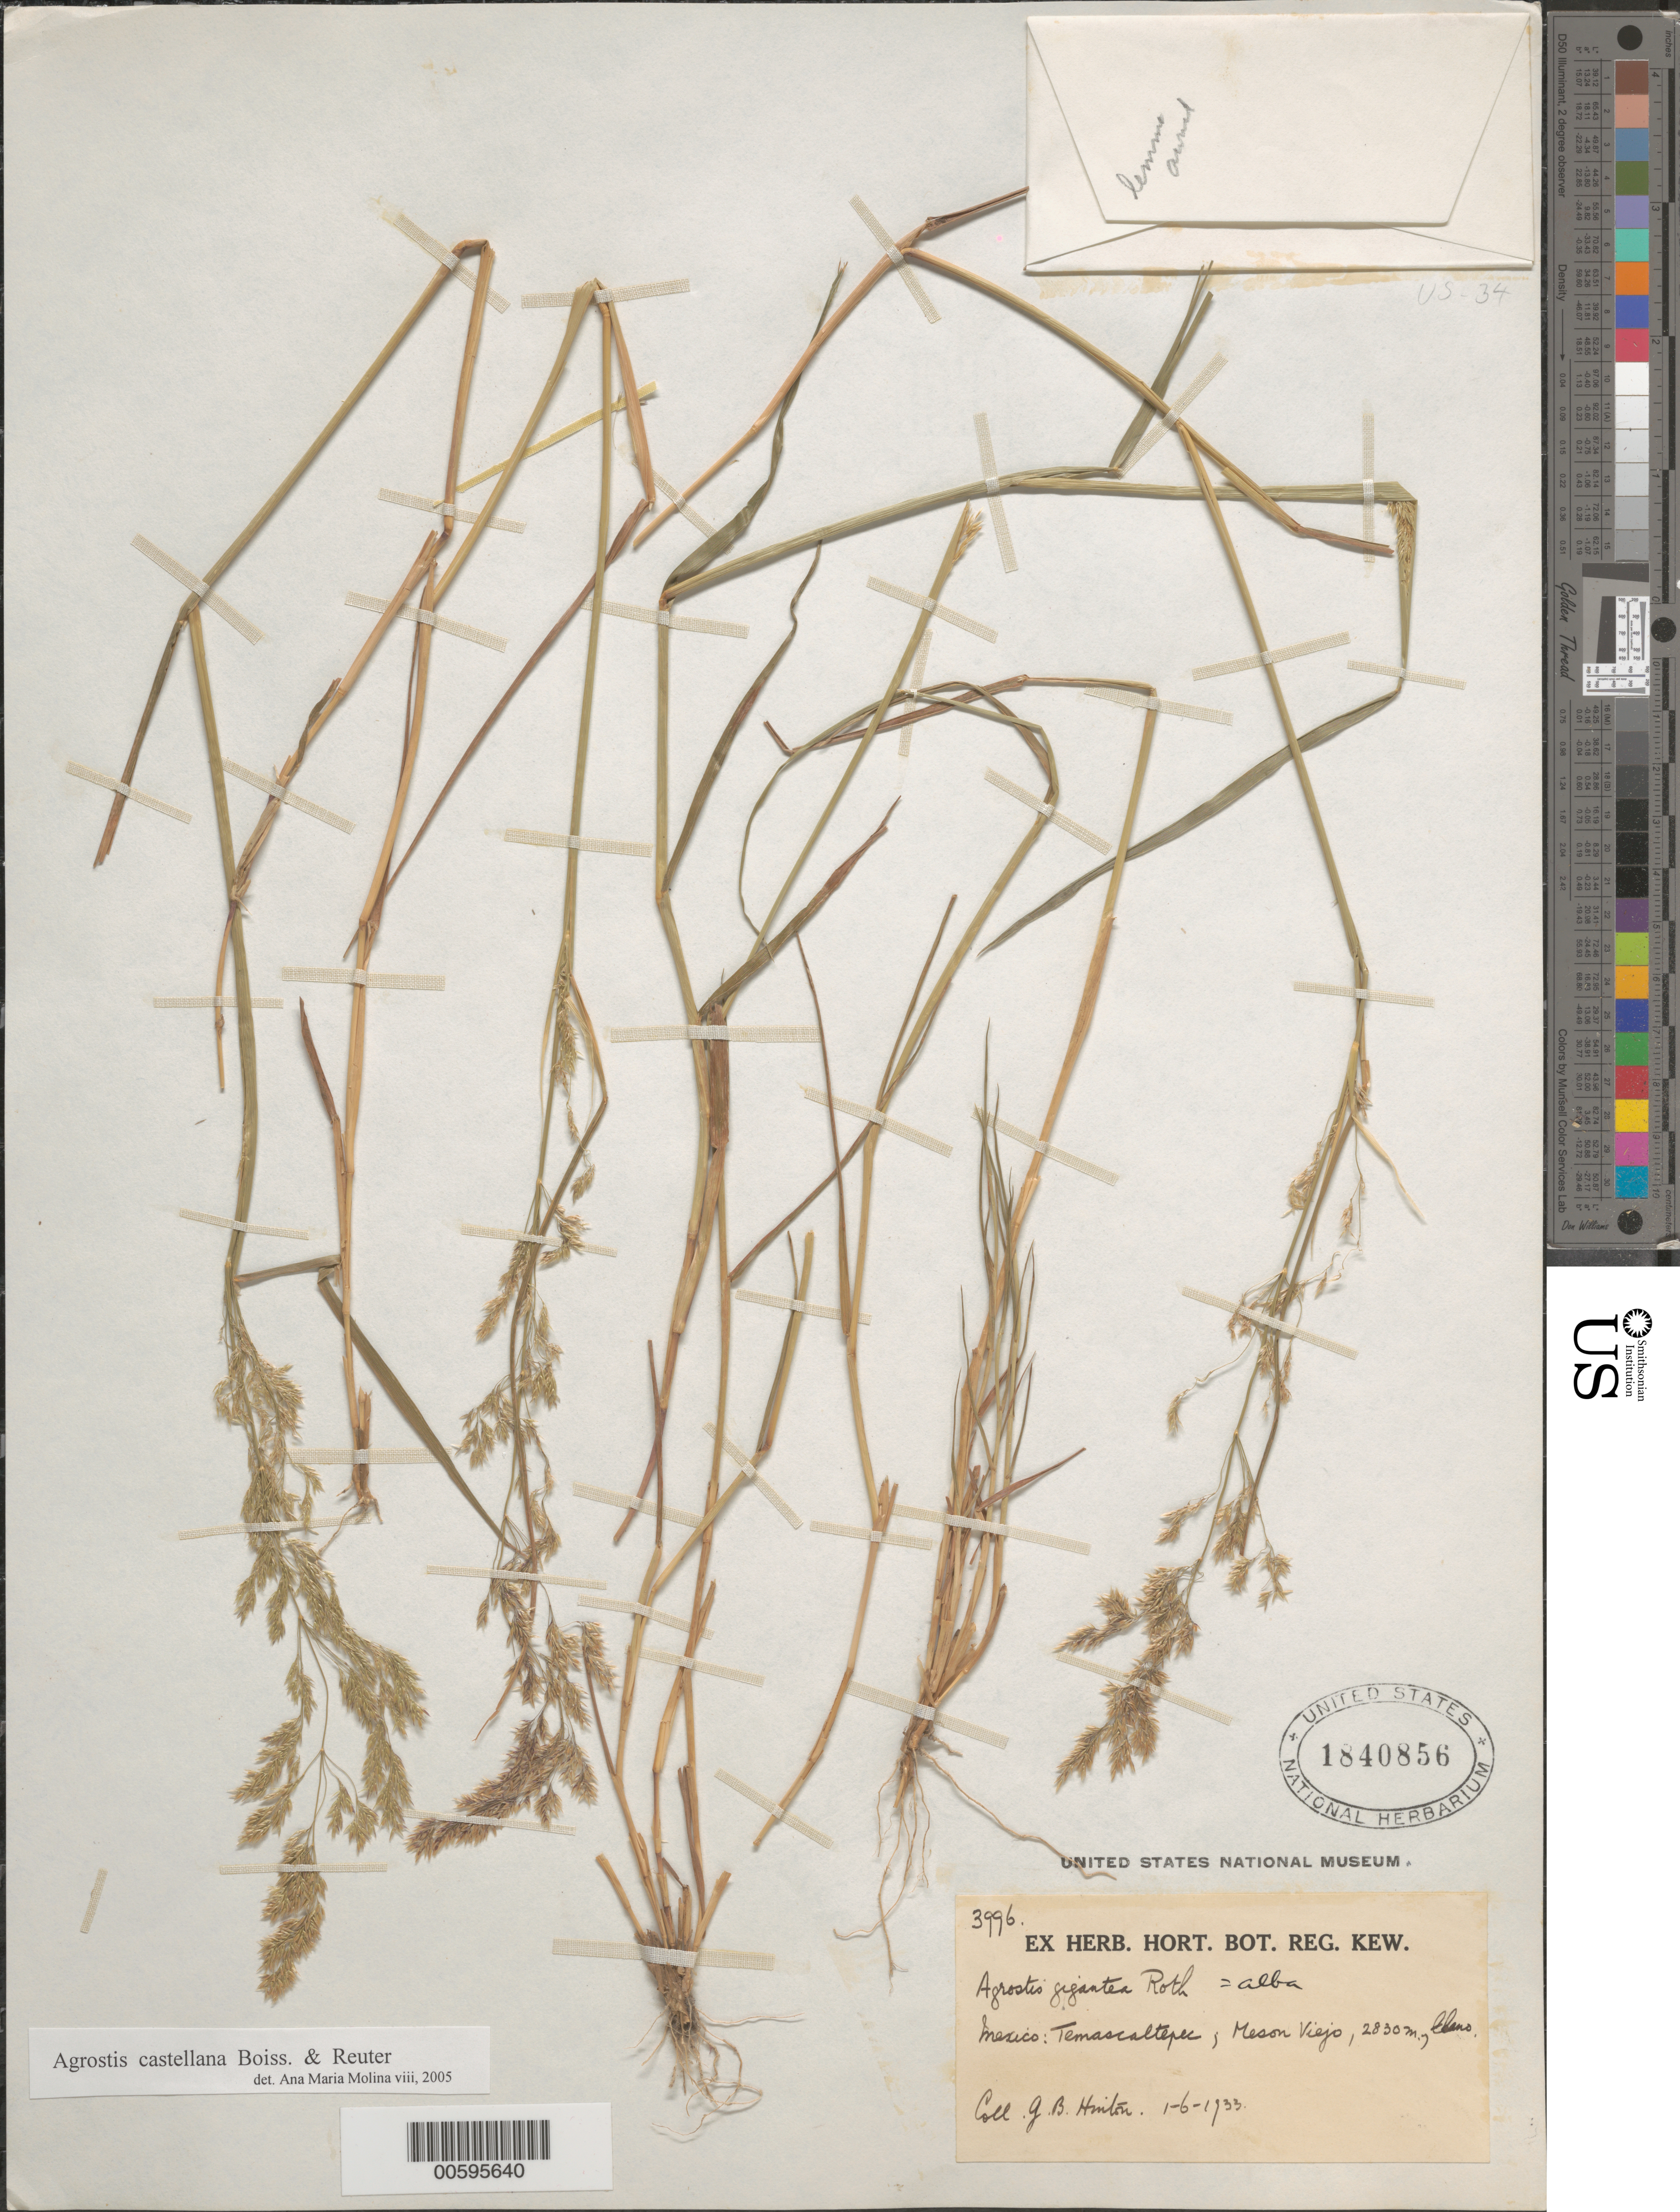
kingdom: Plantae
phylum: Tracheophyta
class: Liliopsida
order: Poales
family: Poaceae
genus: Agrostis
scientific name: Agrostis castellana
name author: Boiss. & Reut.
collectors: G. B. Hinton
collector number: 3996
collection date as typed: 6 Jan 1933 or 1 Jun 1933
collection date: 1933-01-06 or 1933-06-01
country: Mexico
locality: Temascaltepec, Meson Viejo.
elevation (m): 2830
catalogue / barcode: US 1840856